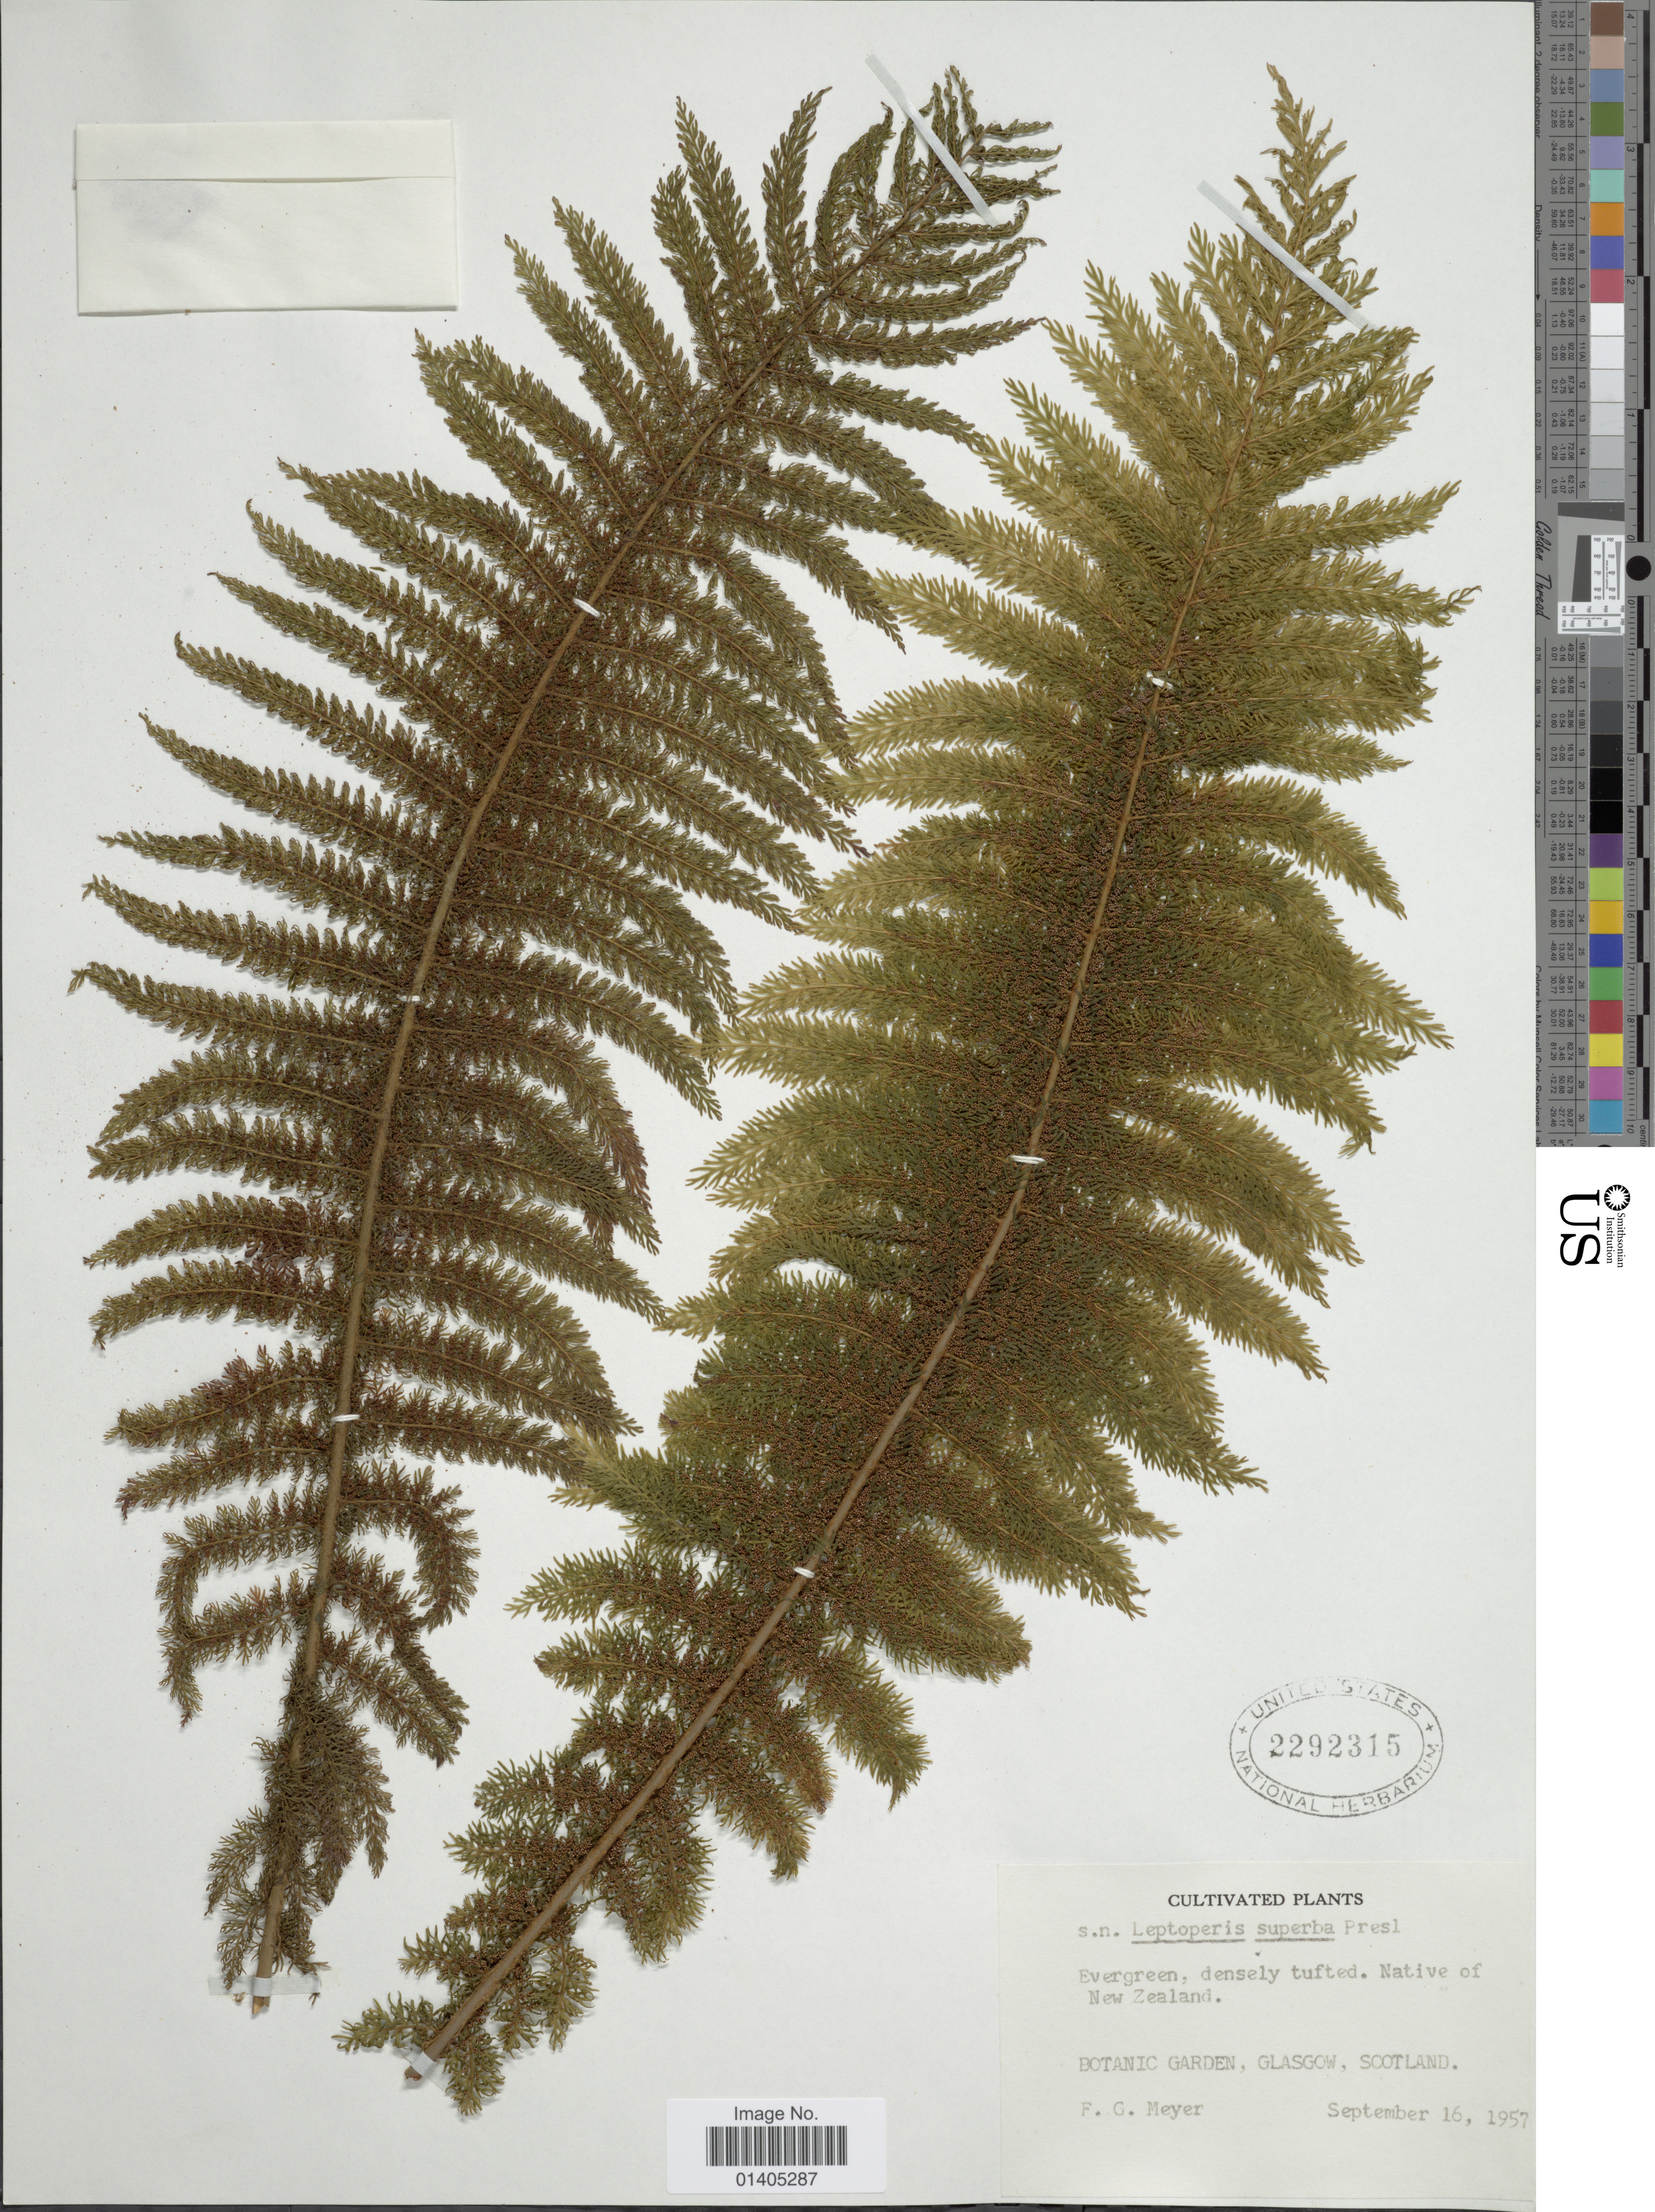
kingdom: Plantae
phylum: Tracheophyta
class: Polypodiopsida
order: Osmundales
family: Osmundaceae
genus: Leptopteris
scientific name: Leptopteris superba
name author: (Colenso) C. Presl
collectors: F. G. Meyer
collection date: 1957-09-16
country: United Kingdom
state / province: Scotland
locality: Botanic Garden, Glasgow, Scotland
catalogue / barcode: US 2292315